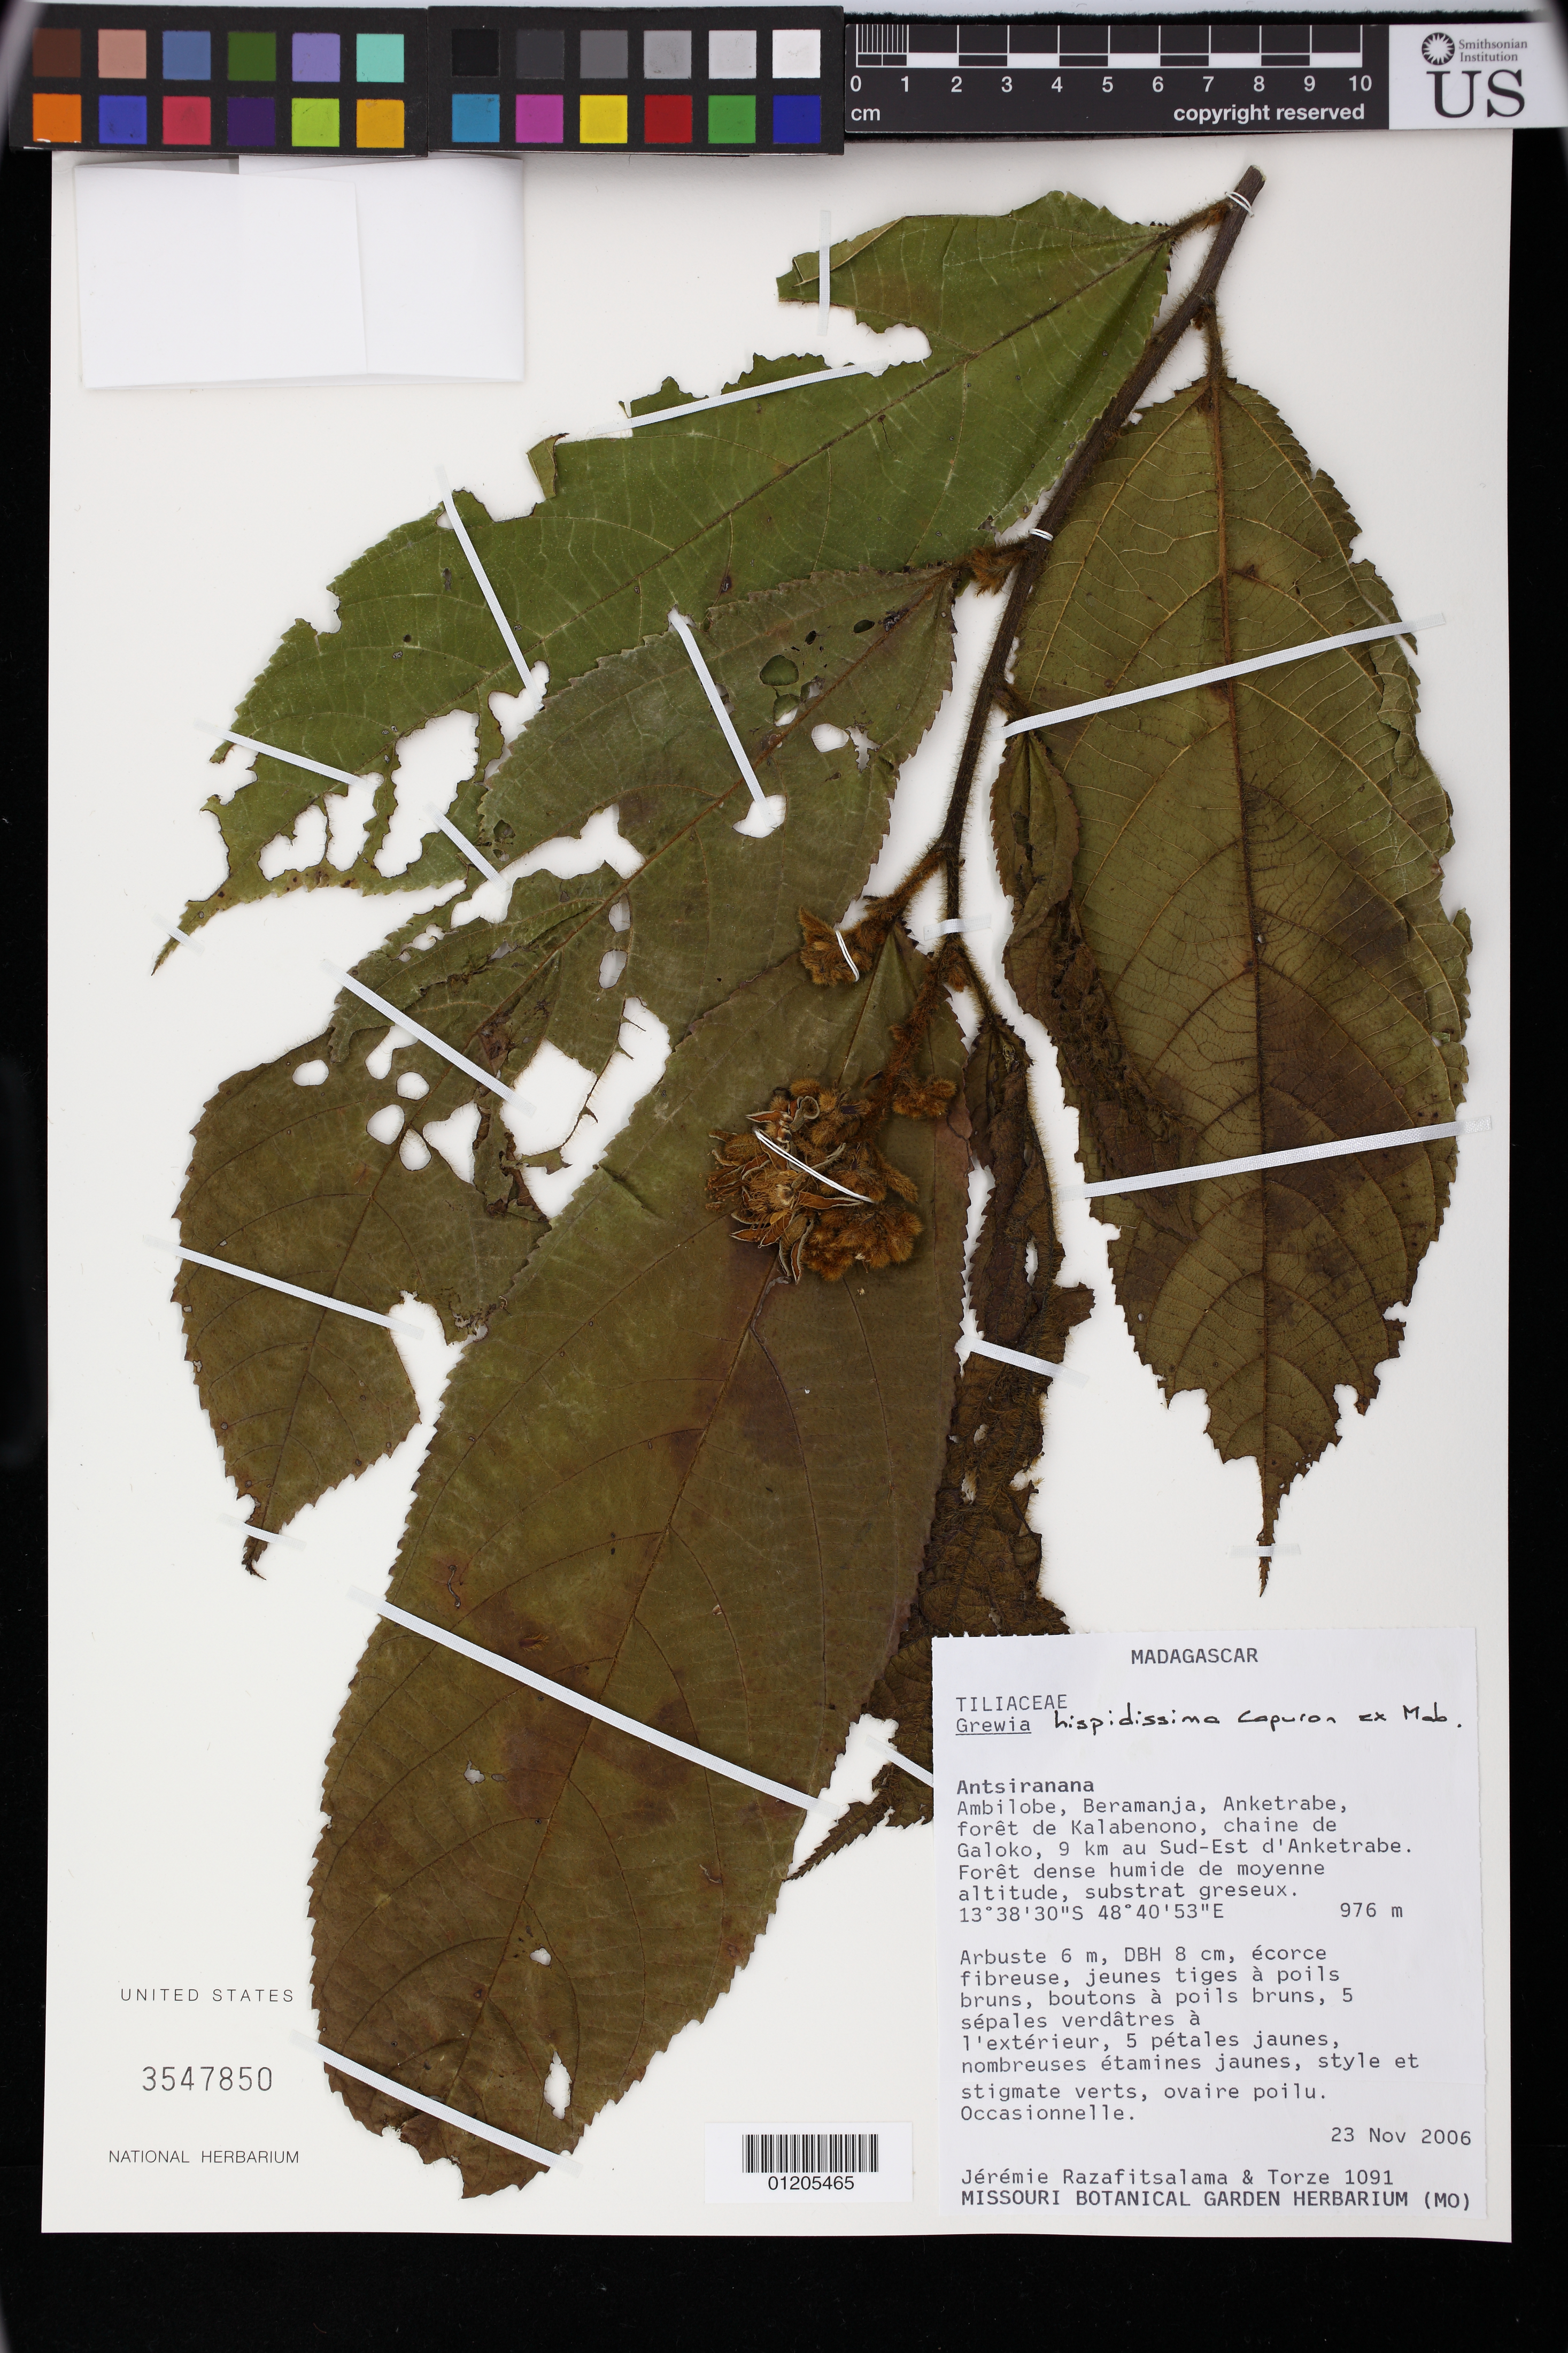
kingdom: Plantae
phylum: Tracheophyta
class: Magnoliopsida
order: Malvales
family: Malvaceae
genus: Grewia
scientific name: Grewia hispidissima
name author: Wahlert et al.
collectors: L. J. Razafitsalama & Torze, --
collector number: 1091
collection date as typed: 23 Nov 2006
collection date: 2006-11-23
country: Madagascar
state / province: Diana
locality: Antsiranana. Ambilobe, Beramanja, Anketrabe, forêt de Kalabenono, chaine de Galoko, 9 km au Sud-Est d'Anketrabe. Forêt dense humide de moyenne altitude, substrat greseux.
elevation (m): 976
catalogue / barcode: US 3547850